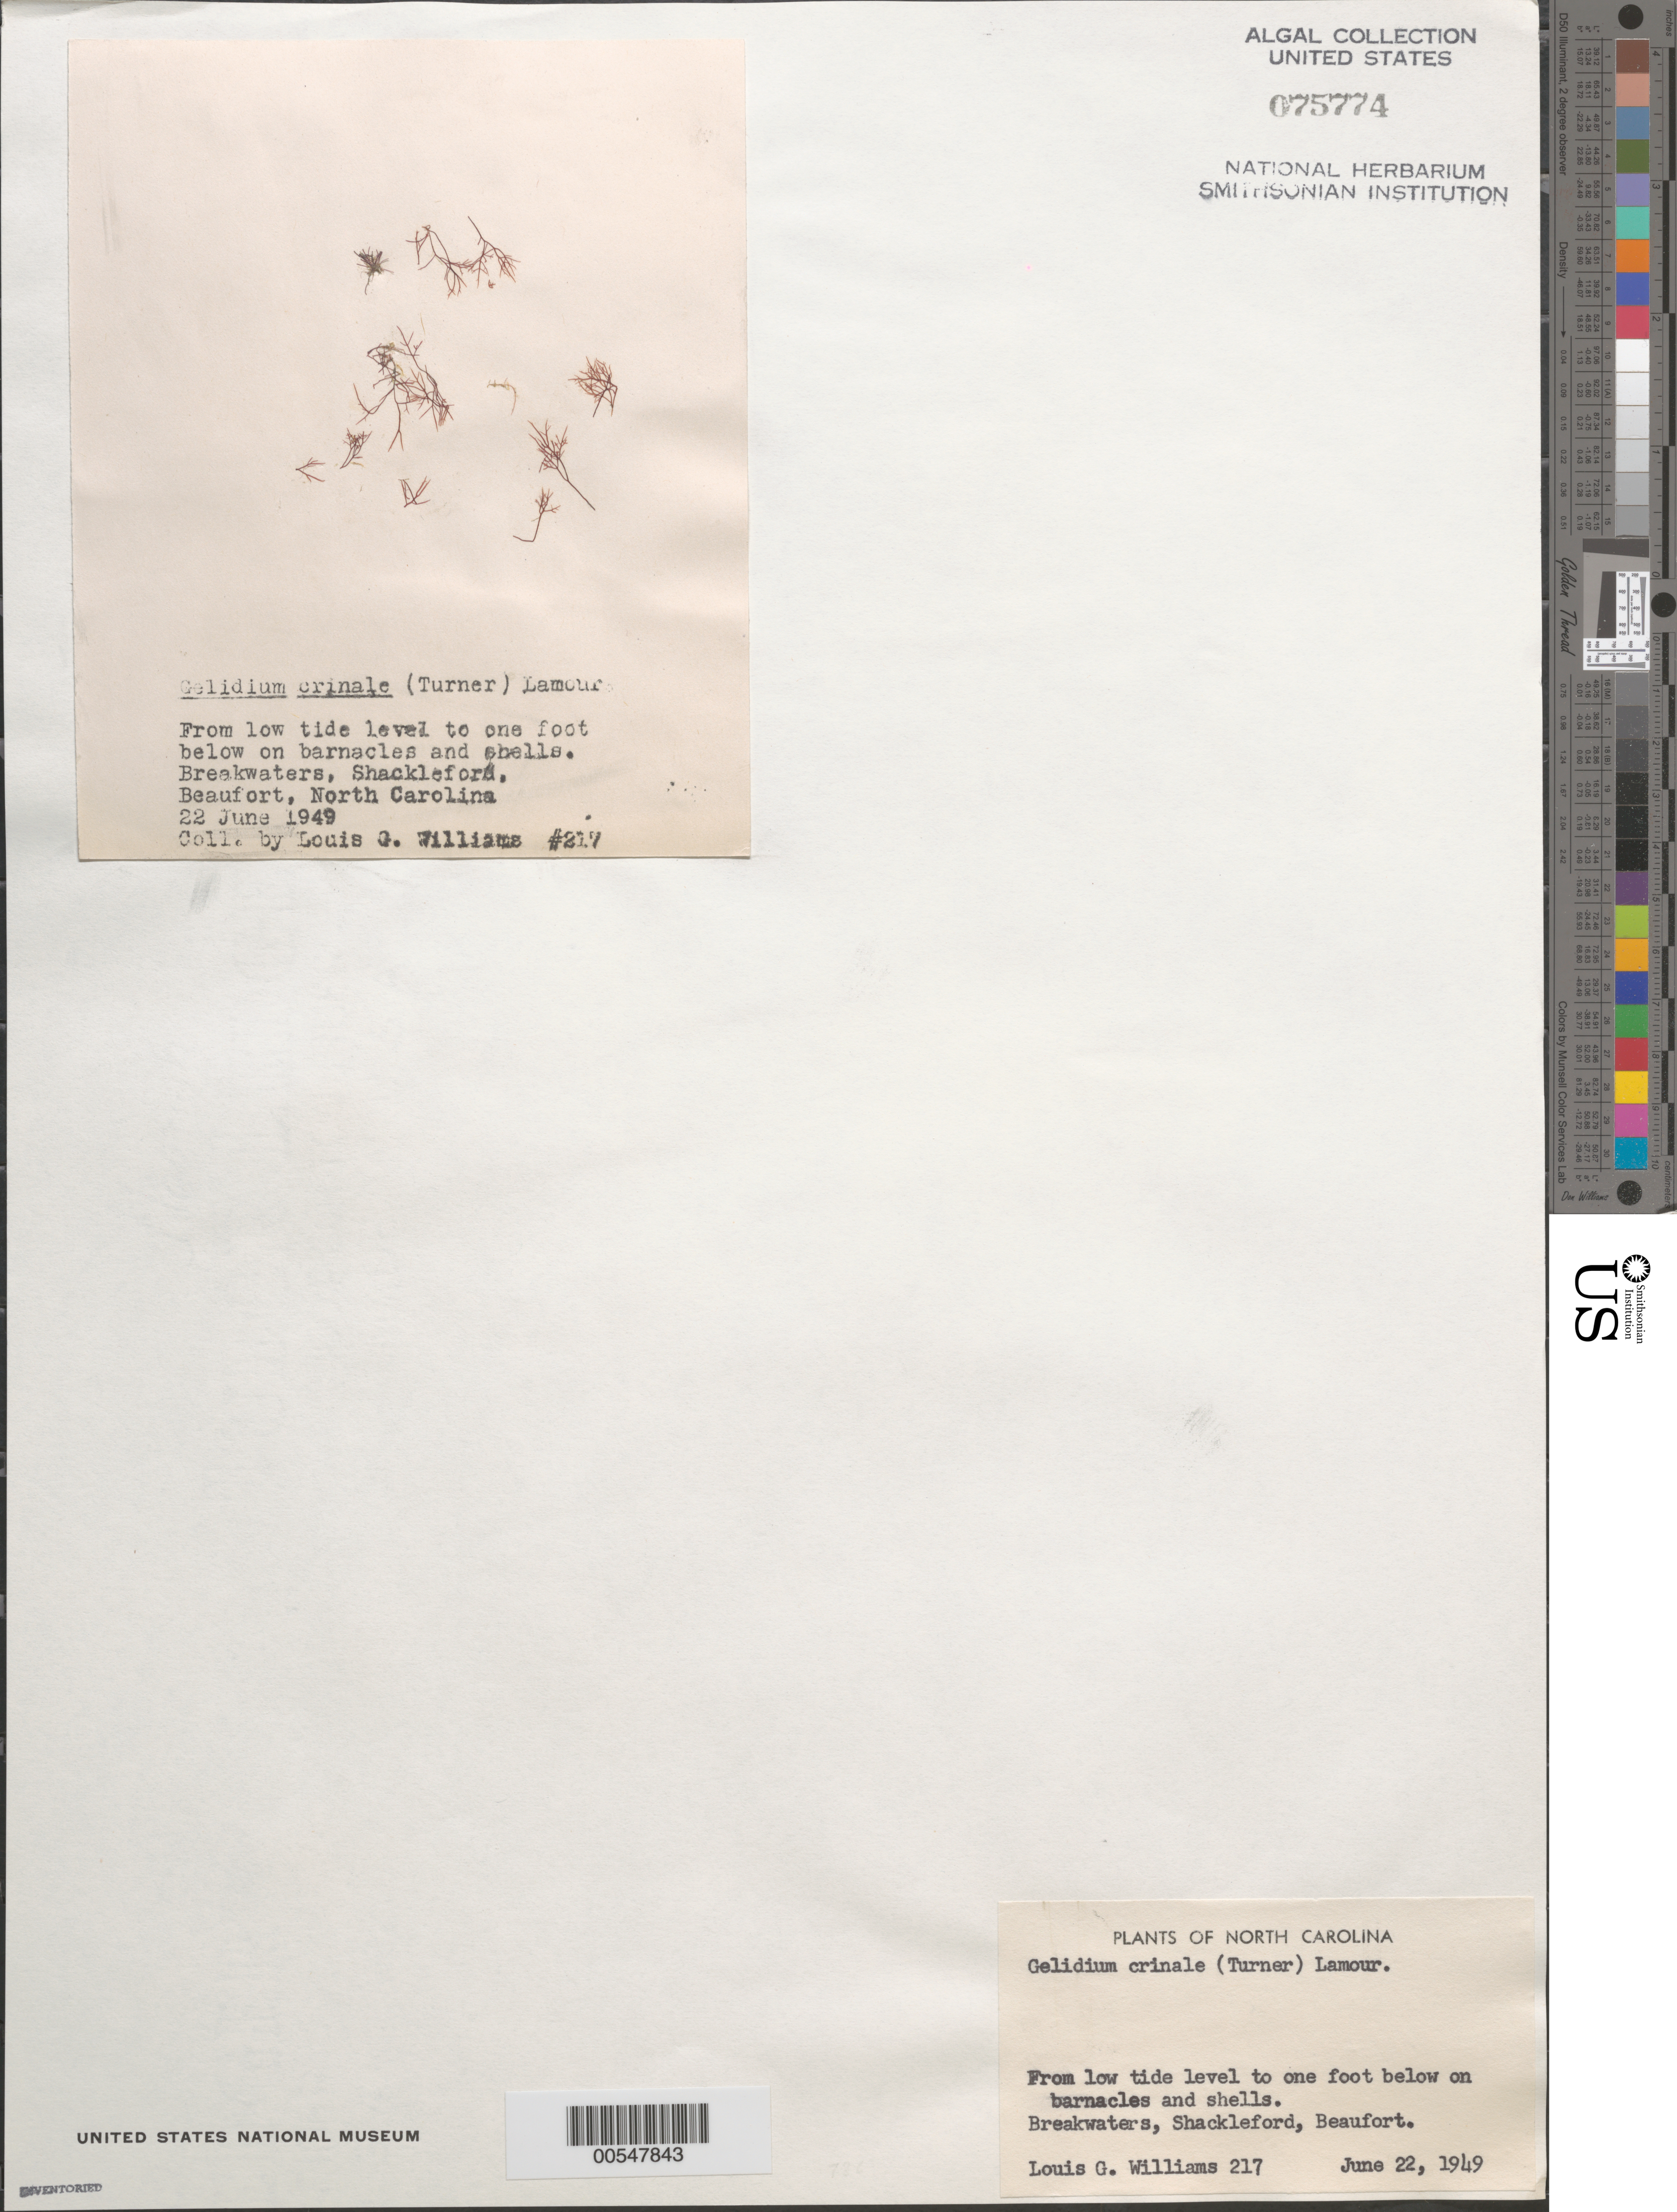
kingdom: Plantae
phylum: Rhodophyta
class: Florideophyceae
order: Gelidiales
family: Gelidiaceae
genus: Gelidium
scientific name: Gelidium crinale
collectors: L. G. Williams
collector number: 217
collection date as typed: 22 Jun 1949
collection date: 1949-06-22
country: United States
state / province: North Carolina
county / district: Carteret County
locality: Beaufort, Shackleford breakwaters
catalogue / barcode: US 75774